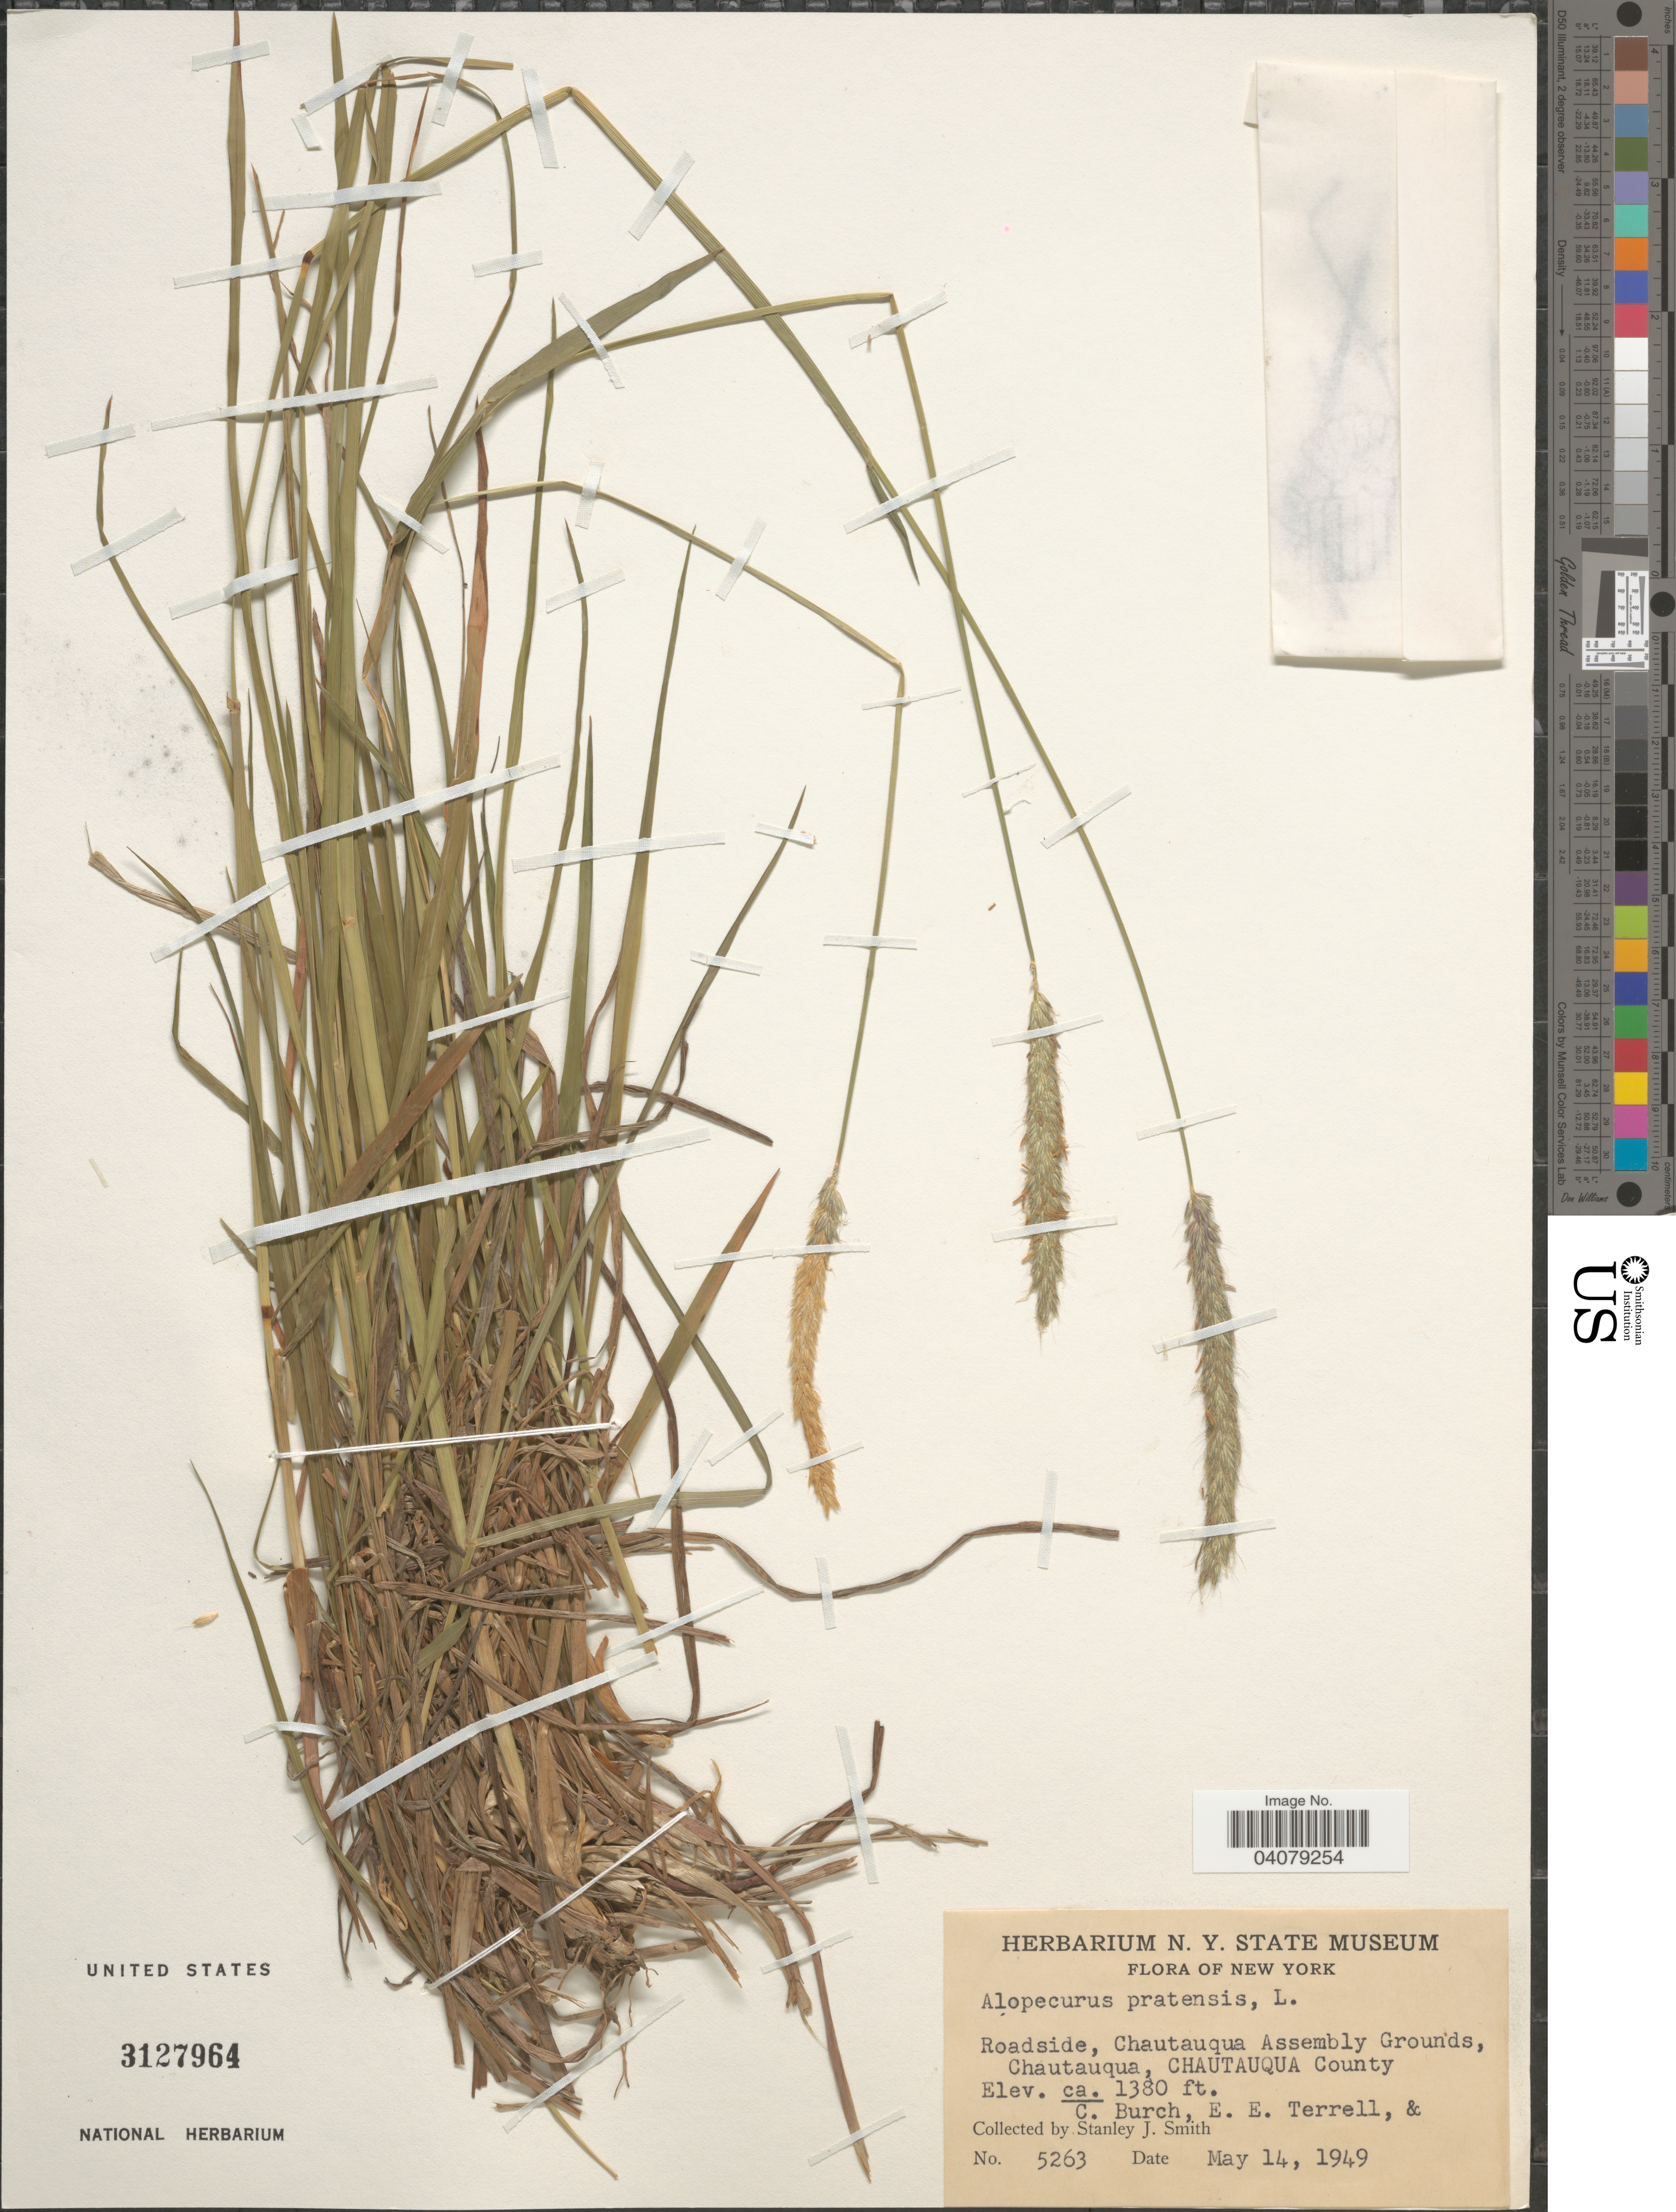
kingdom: Plantae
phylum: Tracheophyta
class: Liliopsida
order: Poales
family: Poaceae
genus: Alopecurus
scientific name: Alopecurus pratensis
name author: L.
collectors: C. Burch, E. E. Terrell & S. Smith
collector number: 5263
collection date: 1949-05-14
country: United States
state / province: New York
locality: Roadside, Chautauqua Assembly Grounds, Chautauqua, Chautauqua County.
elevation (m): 421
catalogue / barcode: US 3127964